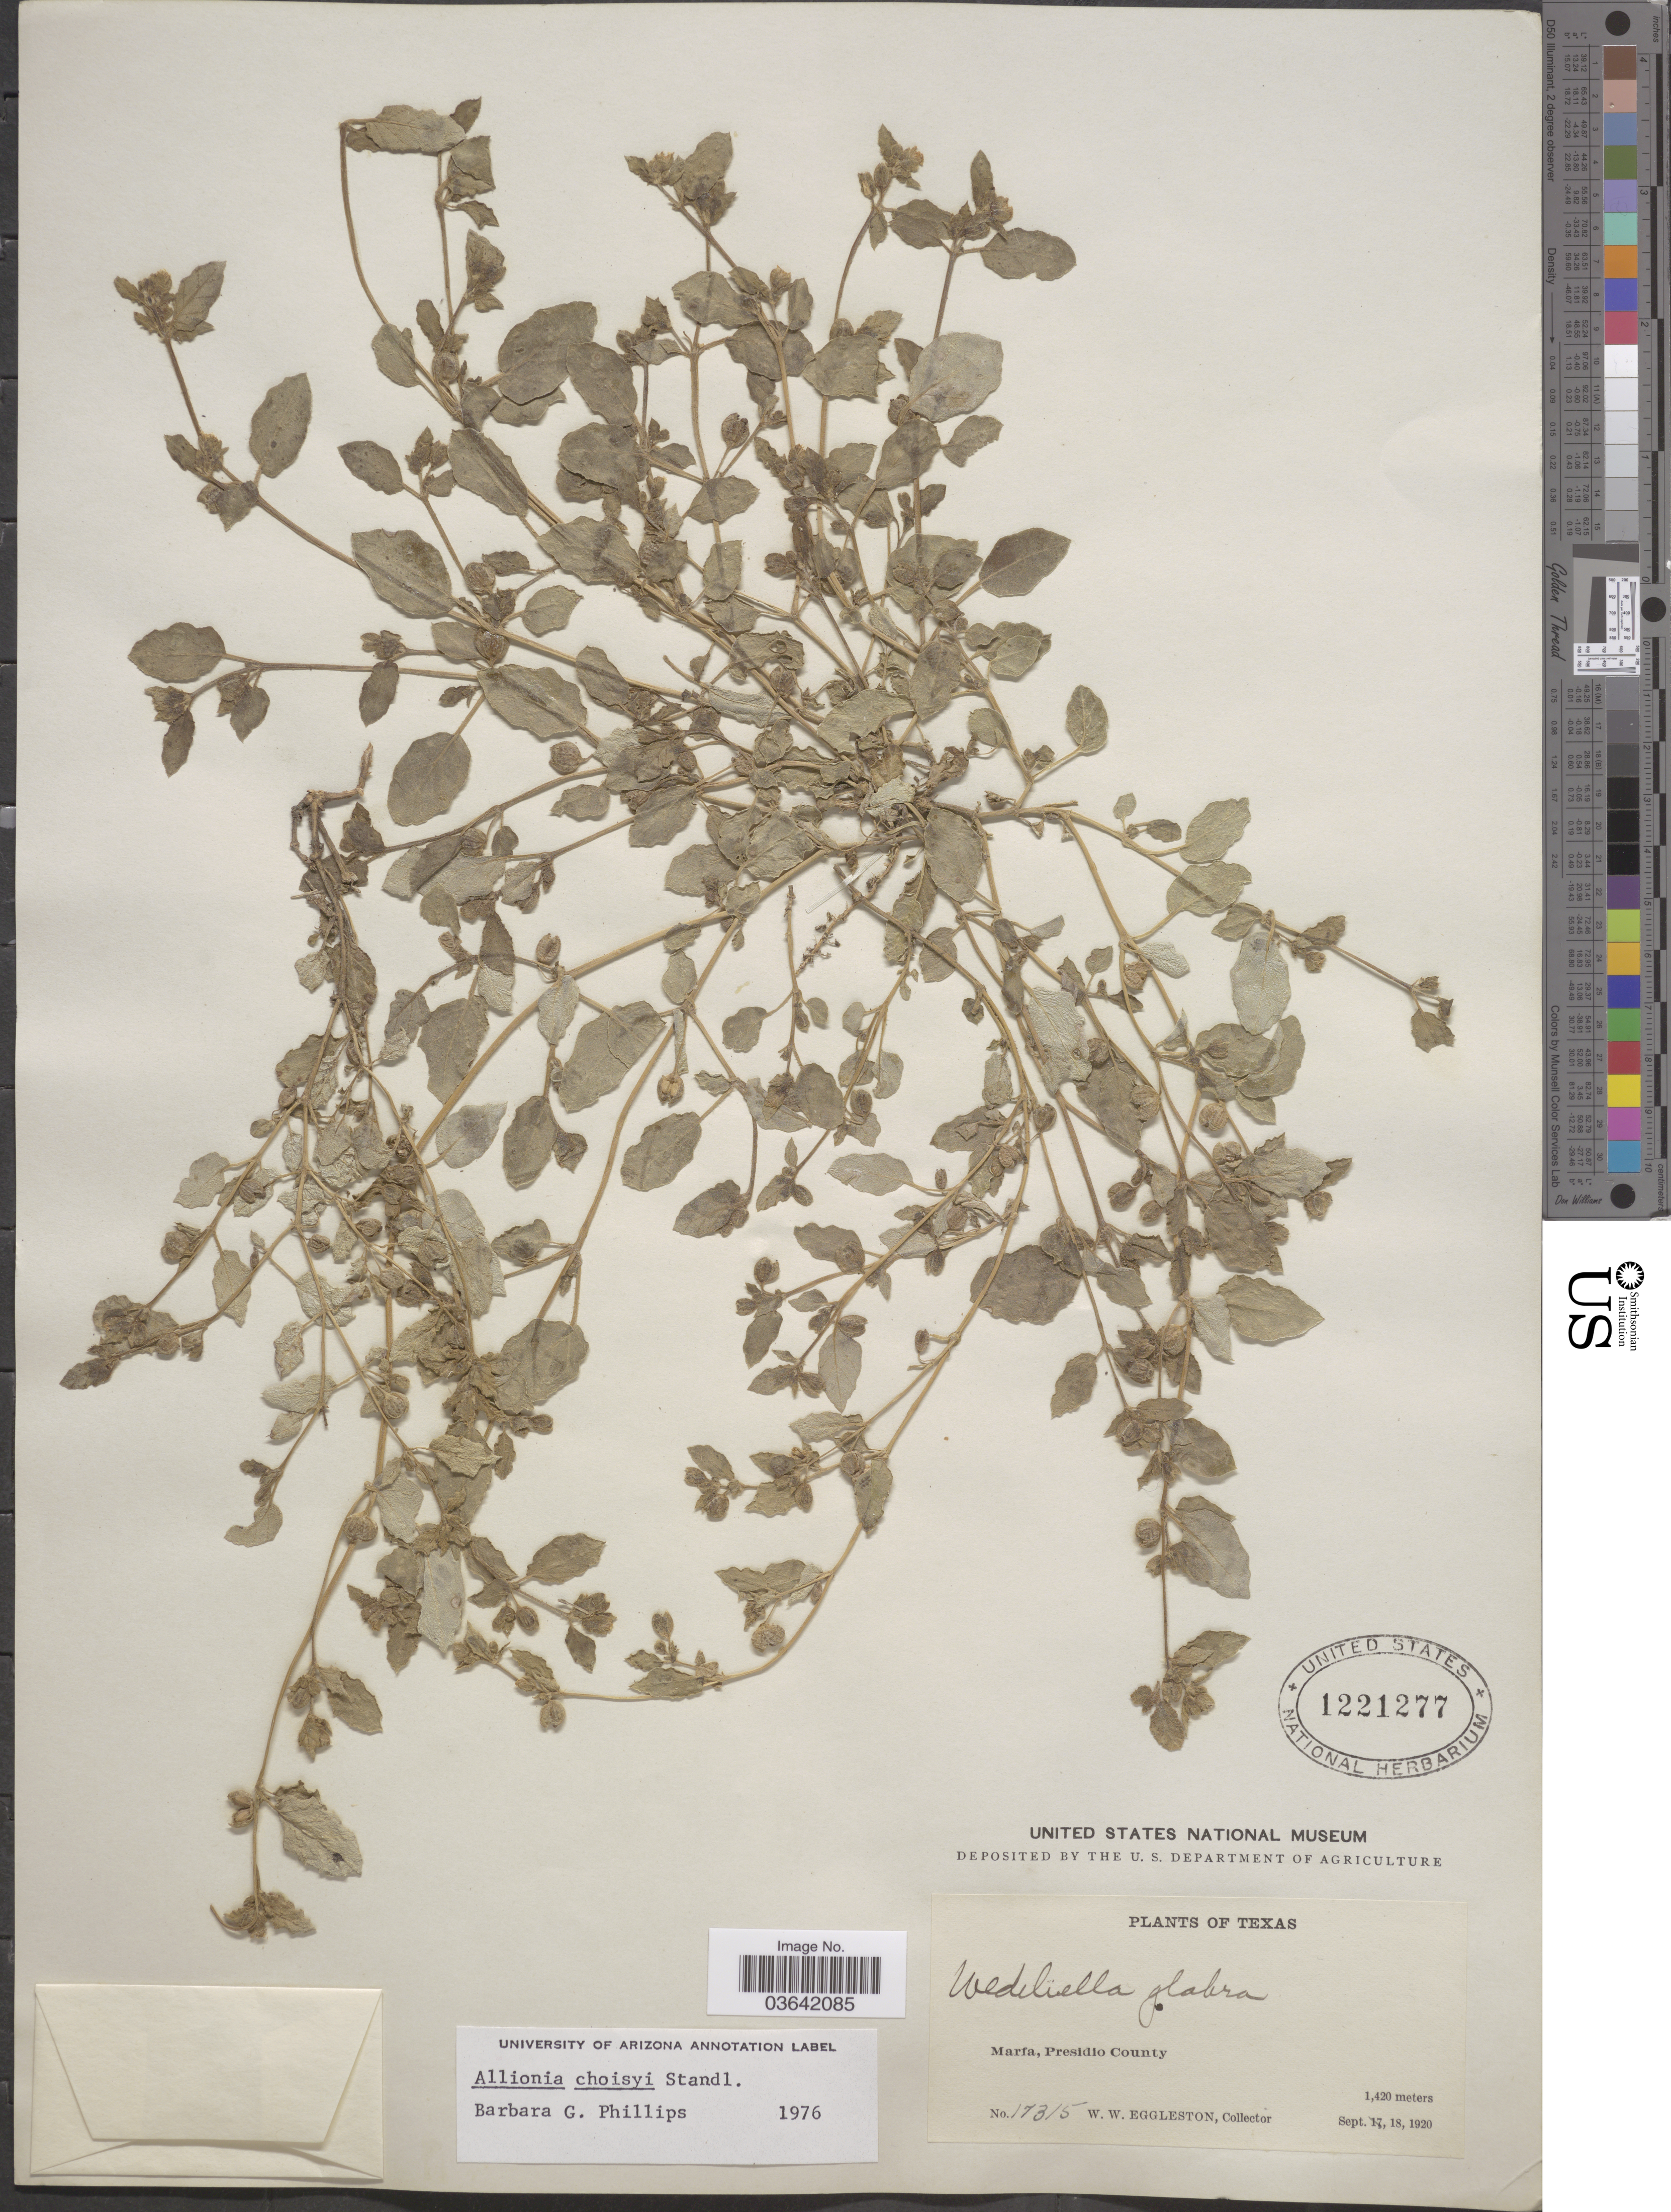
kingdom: Plantae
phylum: Tracheophyta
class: Magnoliopsida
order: Caryophyllales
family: Nyctaginaceae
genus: Allionia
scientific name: Allionia choisyi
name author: Standl.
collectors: W. W. Eggleston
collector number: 17315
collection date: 1920-09-18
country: United States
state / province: Texas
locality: Marfa, Presidio County.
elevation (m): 1420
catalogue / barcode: US 1221277